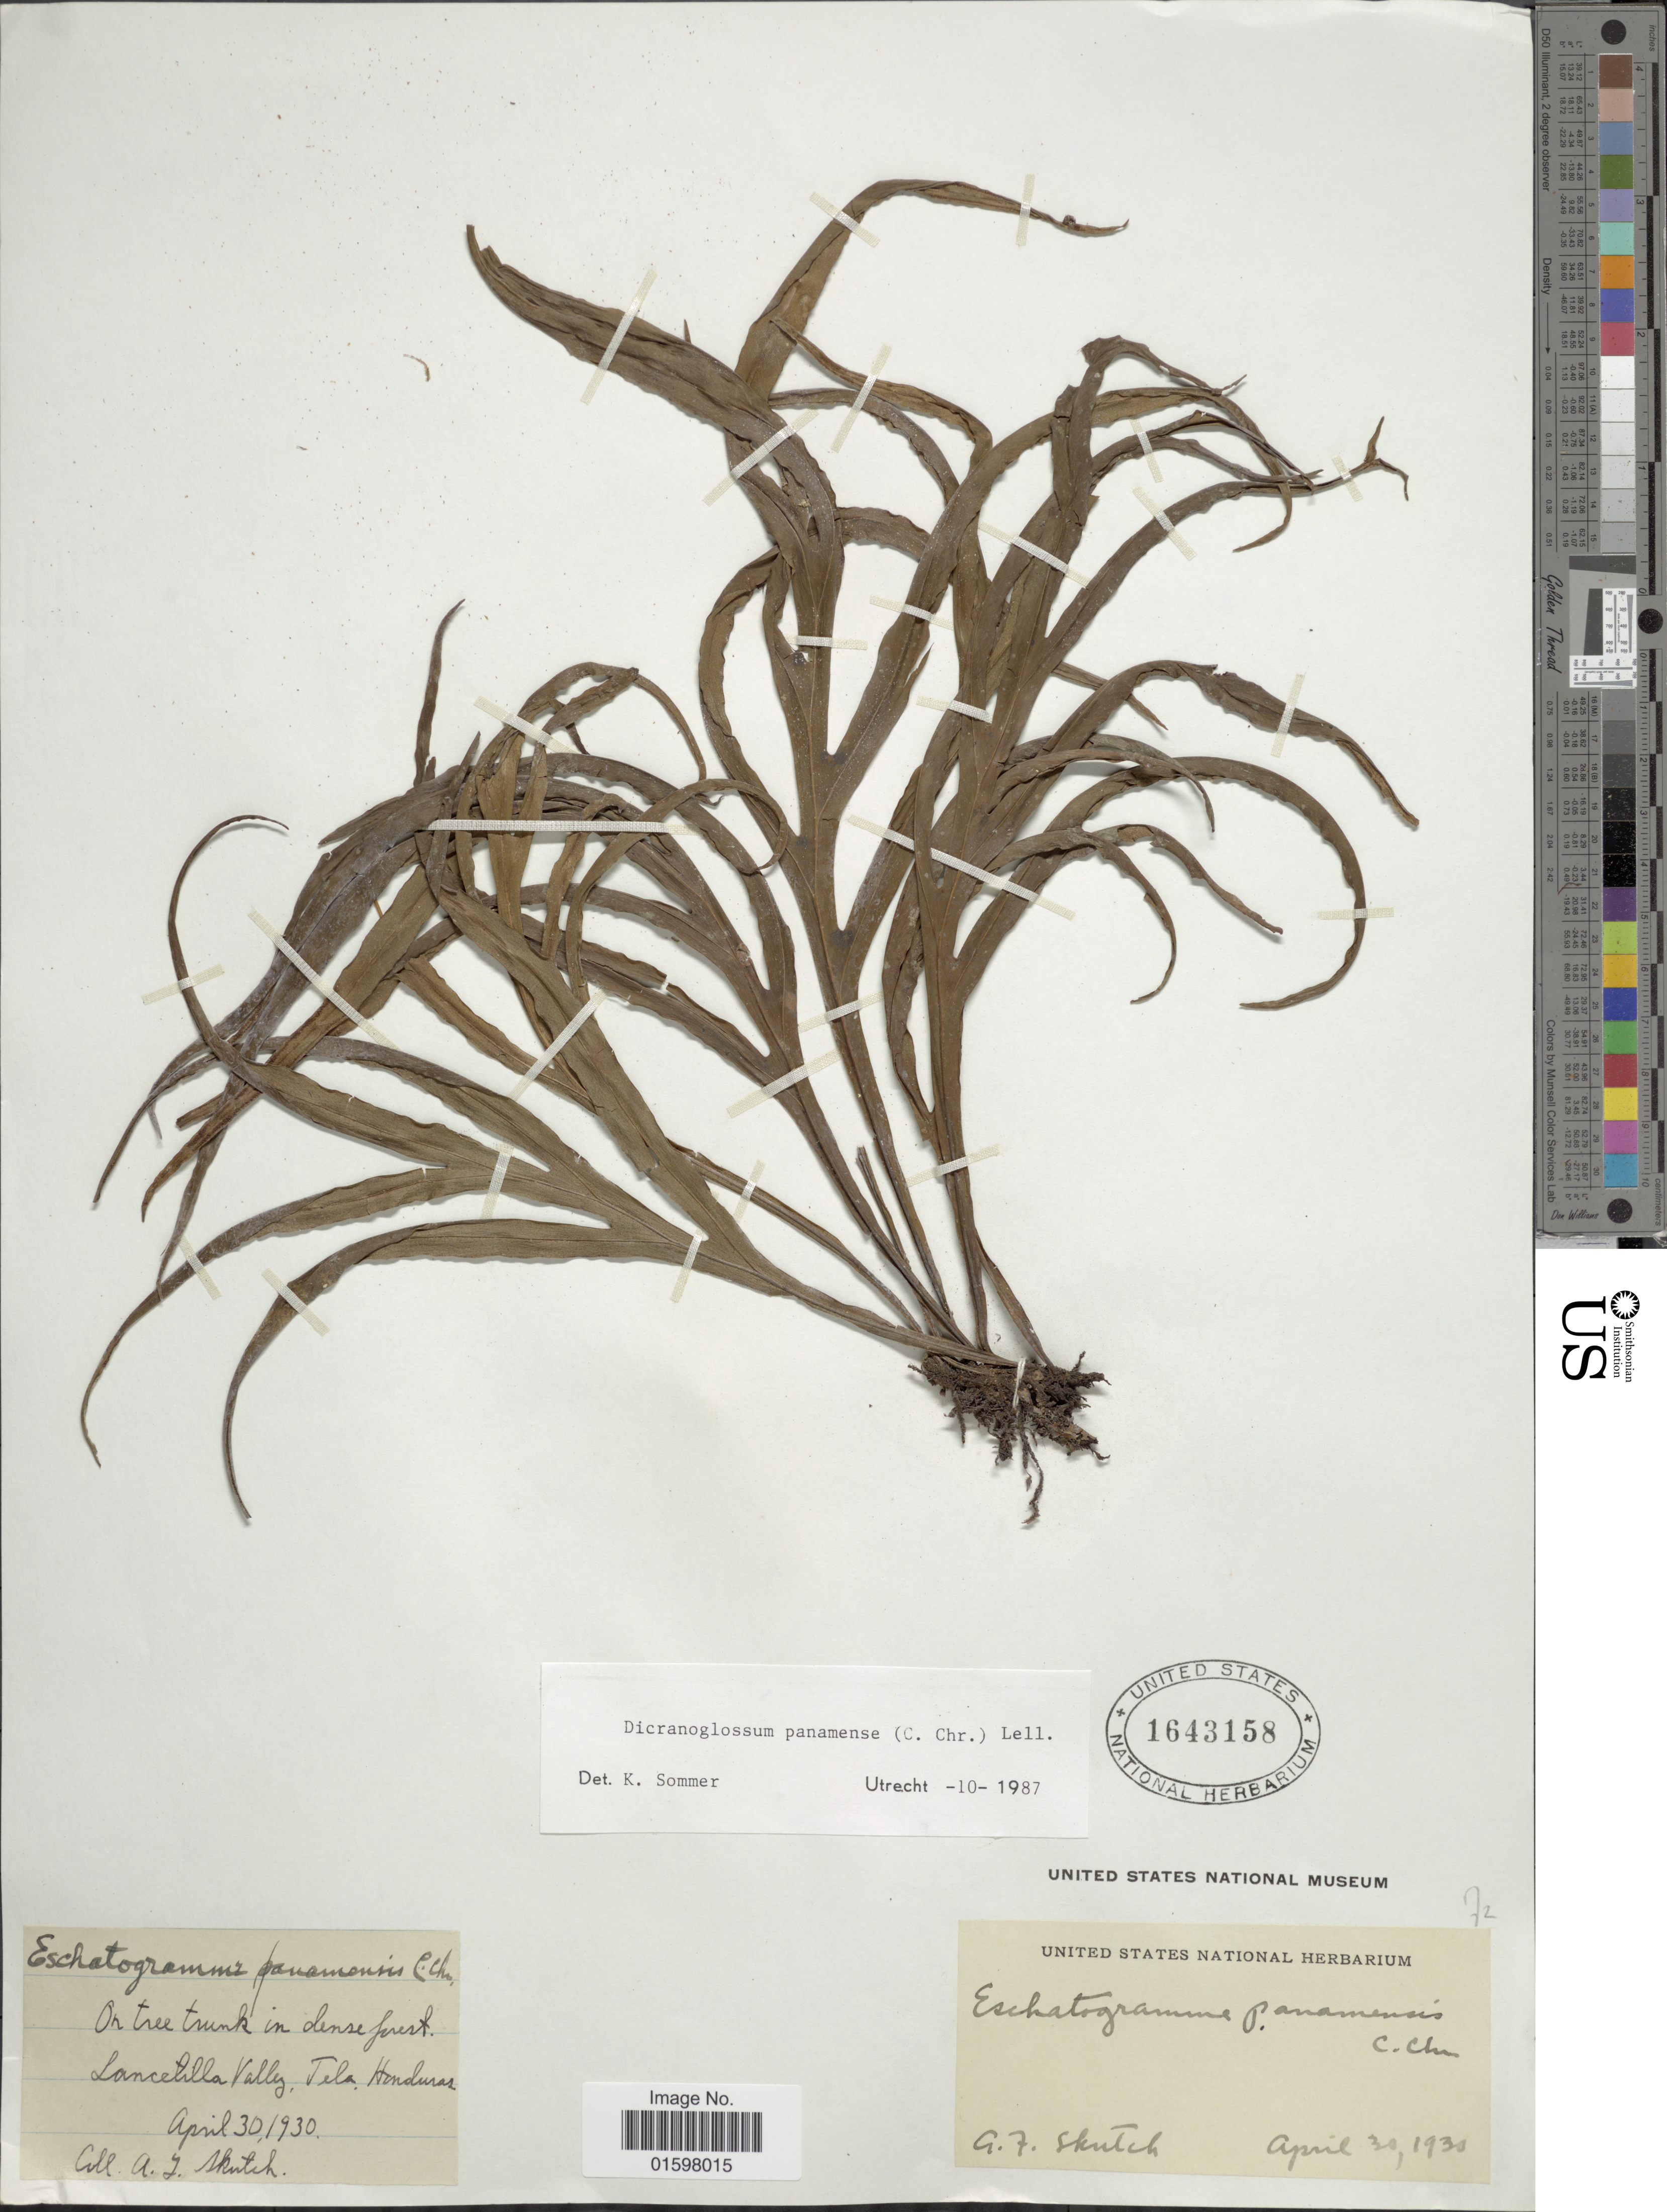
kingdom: Plantae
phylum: Tracheophyta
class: Polypodiopsida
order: Polypodiales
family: Polypodiaceae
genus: Pleopeltis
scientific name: Pleopeltis panamensis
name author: (Weath.) Pic. Serm.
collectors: A. F. Skutch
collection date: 1930-04-30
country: Honduras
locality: Lancetilla Valley, Tela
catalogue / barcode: US 1643158